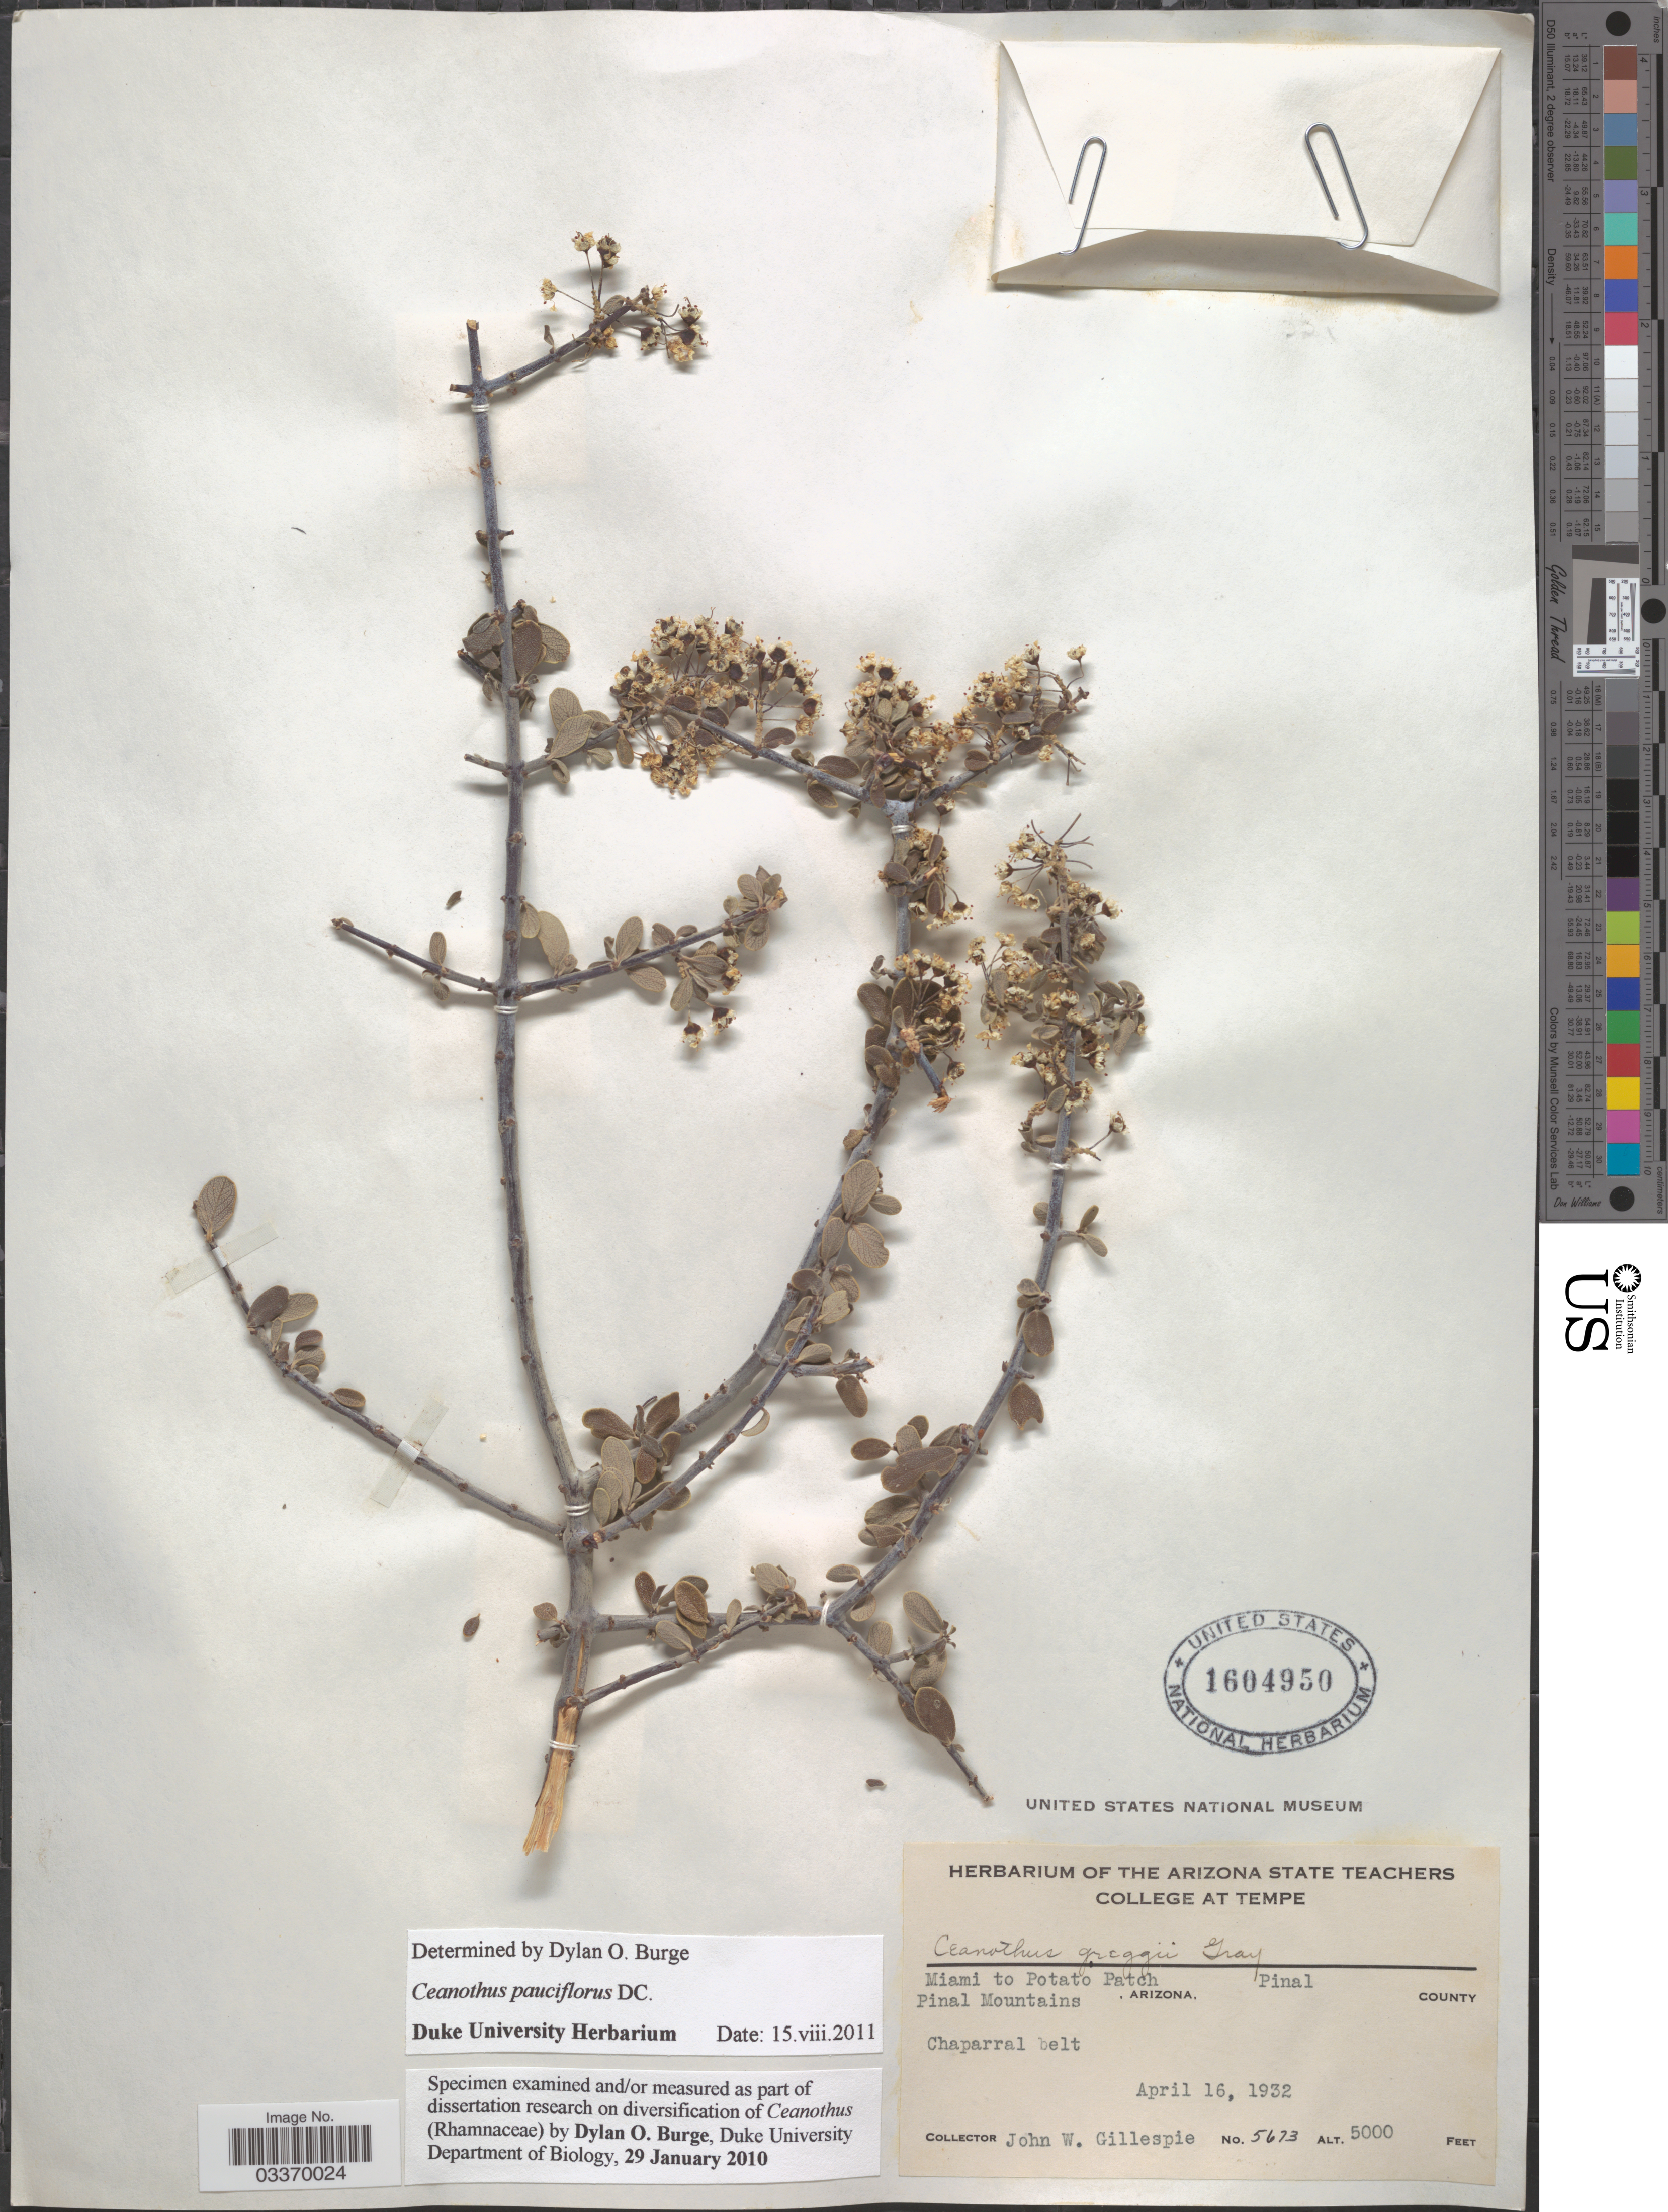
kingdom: Plantae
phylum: Tracheophyta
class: Magnoliopsida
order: Rosales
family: Rhamnaceae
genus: Ceanothus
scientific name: Ceanothus pauciflorus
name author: DC.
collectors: J. W. Gillespie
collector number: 5673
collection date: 1932-04-16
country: United States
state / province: Arizona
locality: Miami to Potato Patch Pinal Mountains. Pinal County. Chaparral belt.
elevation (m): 1524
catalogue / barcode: US 1604950